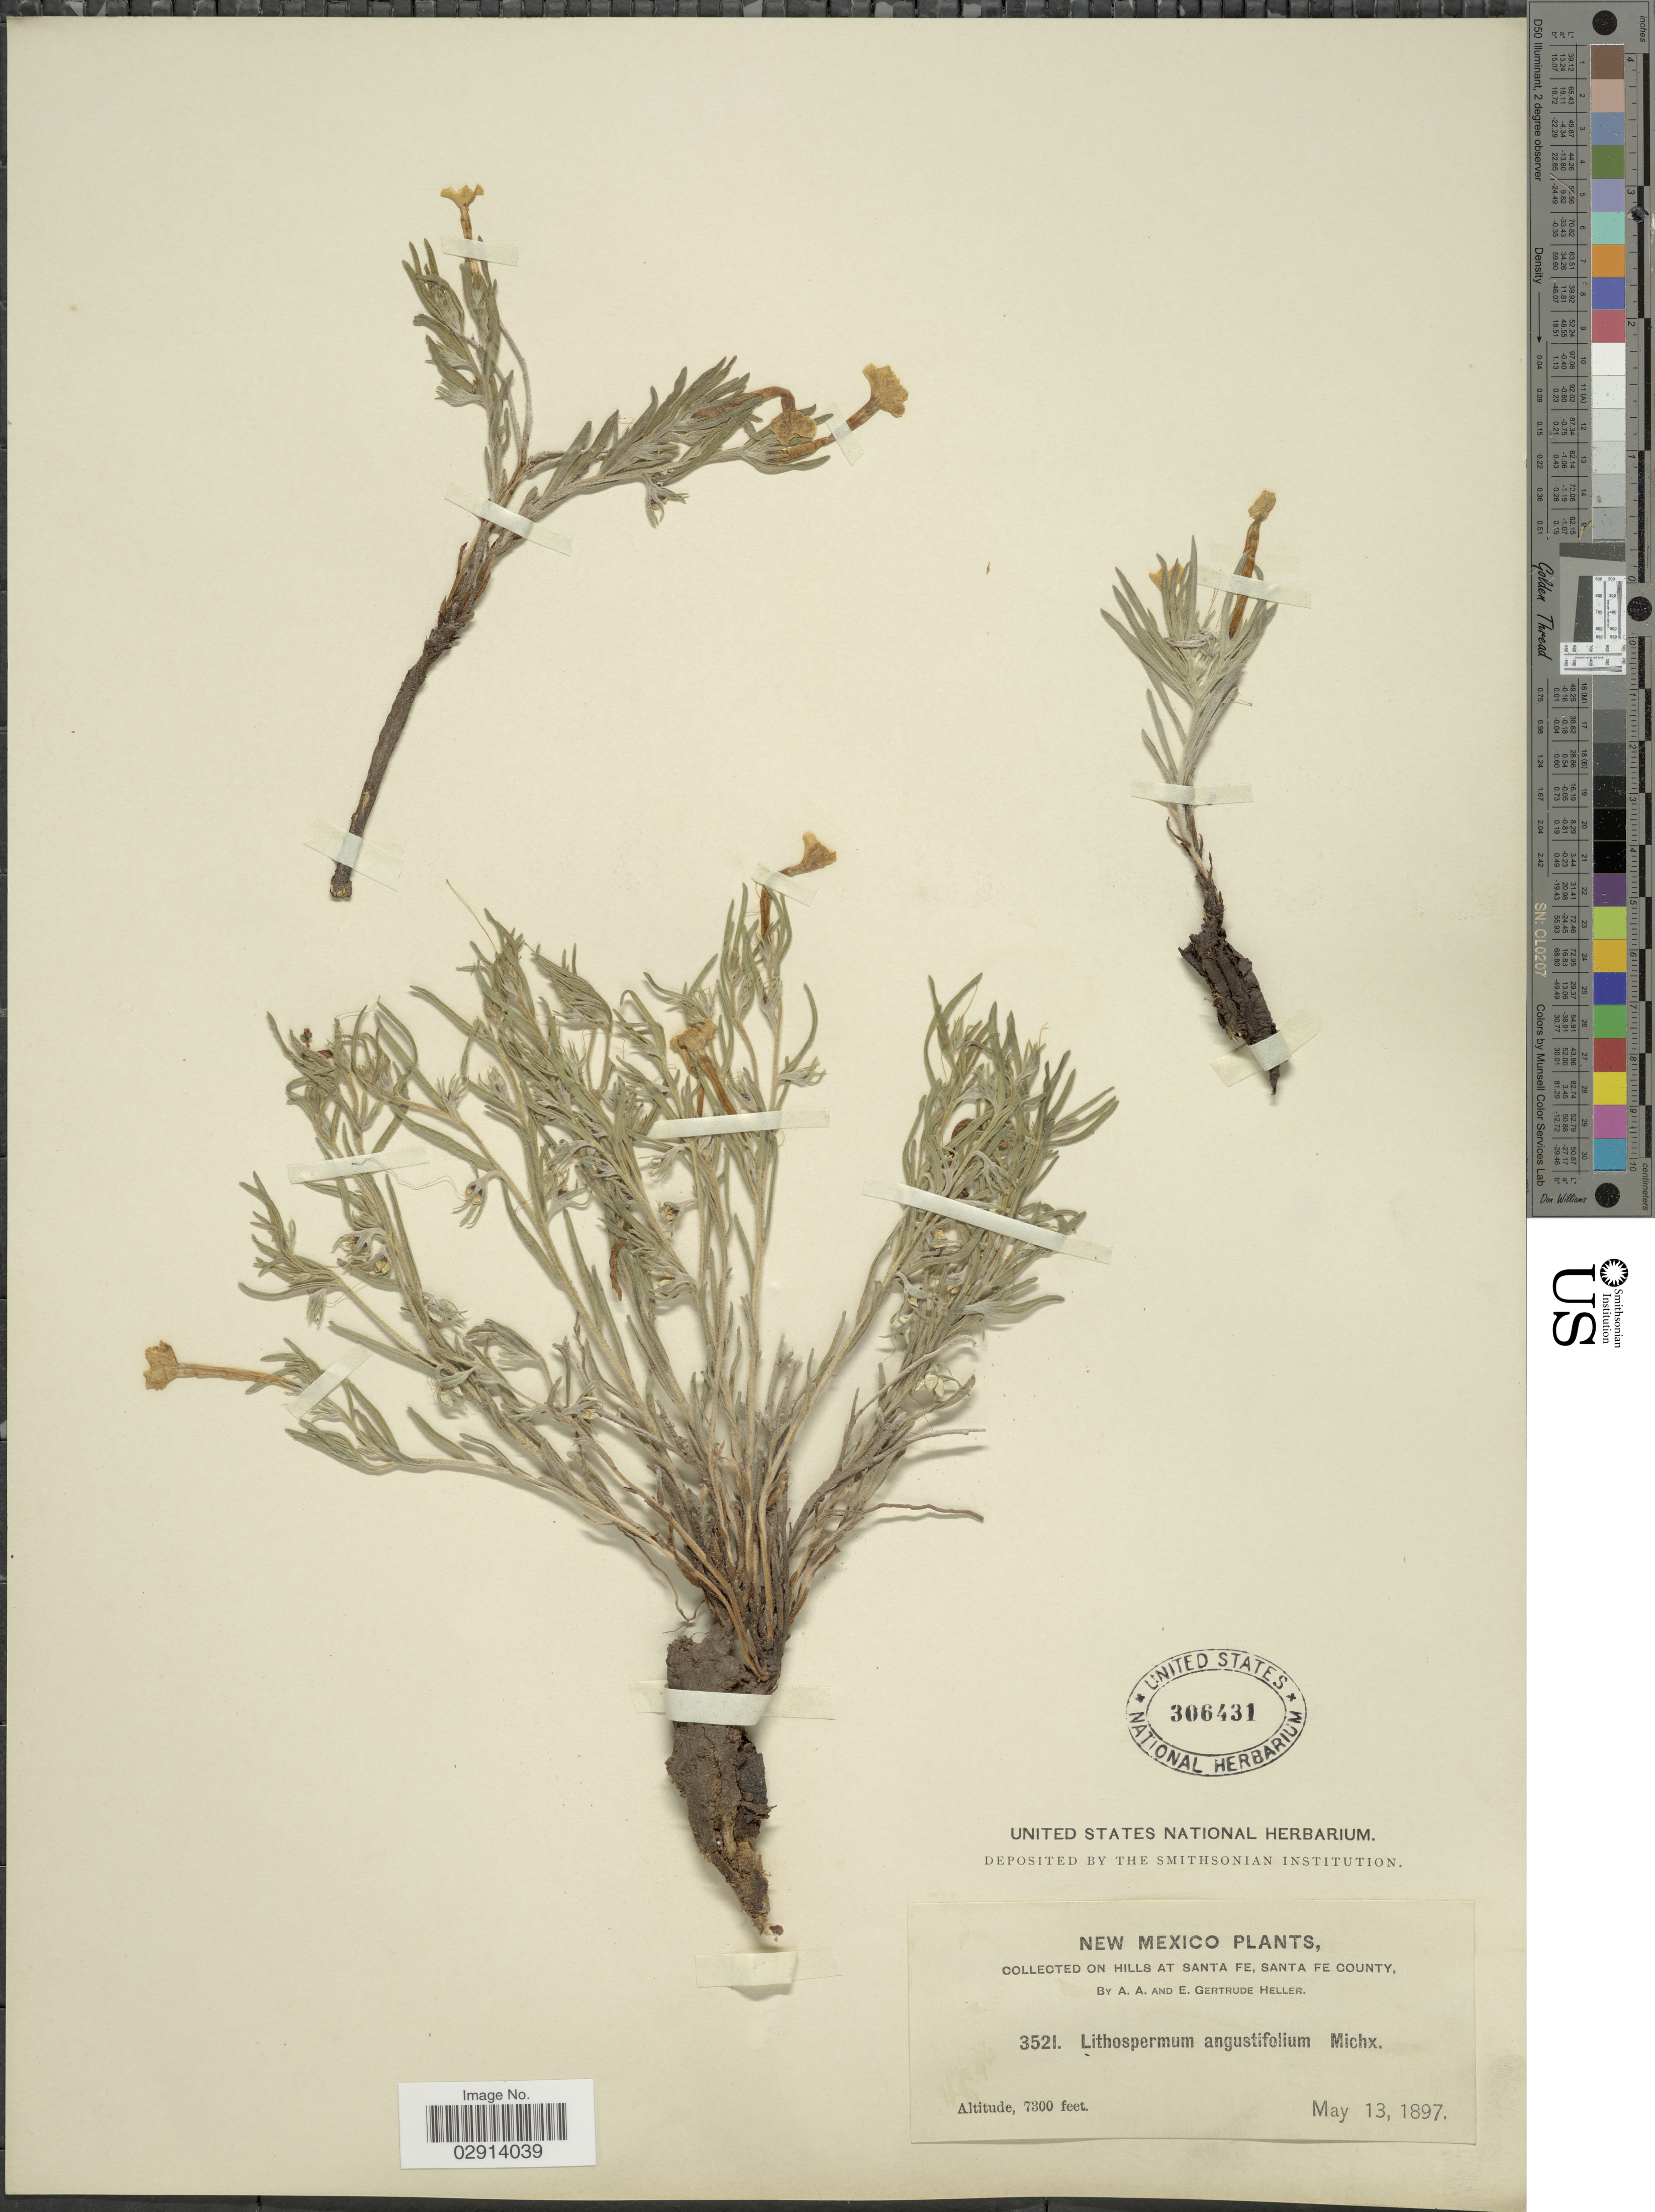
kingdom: Plantae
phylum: Tracheophyta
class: Magnoliopsida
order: Boraginales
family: Boraginaceae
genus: Lithospermum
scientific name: Lithospermum incisum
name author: Lehm.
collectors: A. A. Heller & E. G. Heller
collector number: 3521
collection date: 1897-05-13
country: United States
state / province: New Mexico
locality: Hills at Santa Fe, Santa Fe County.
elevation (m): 2225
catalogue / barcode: US 306431